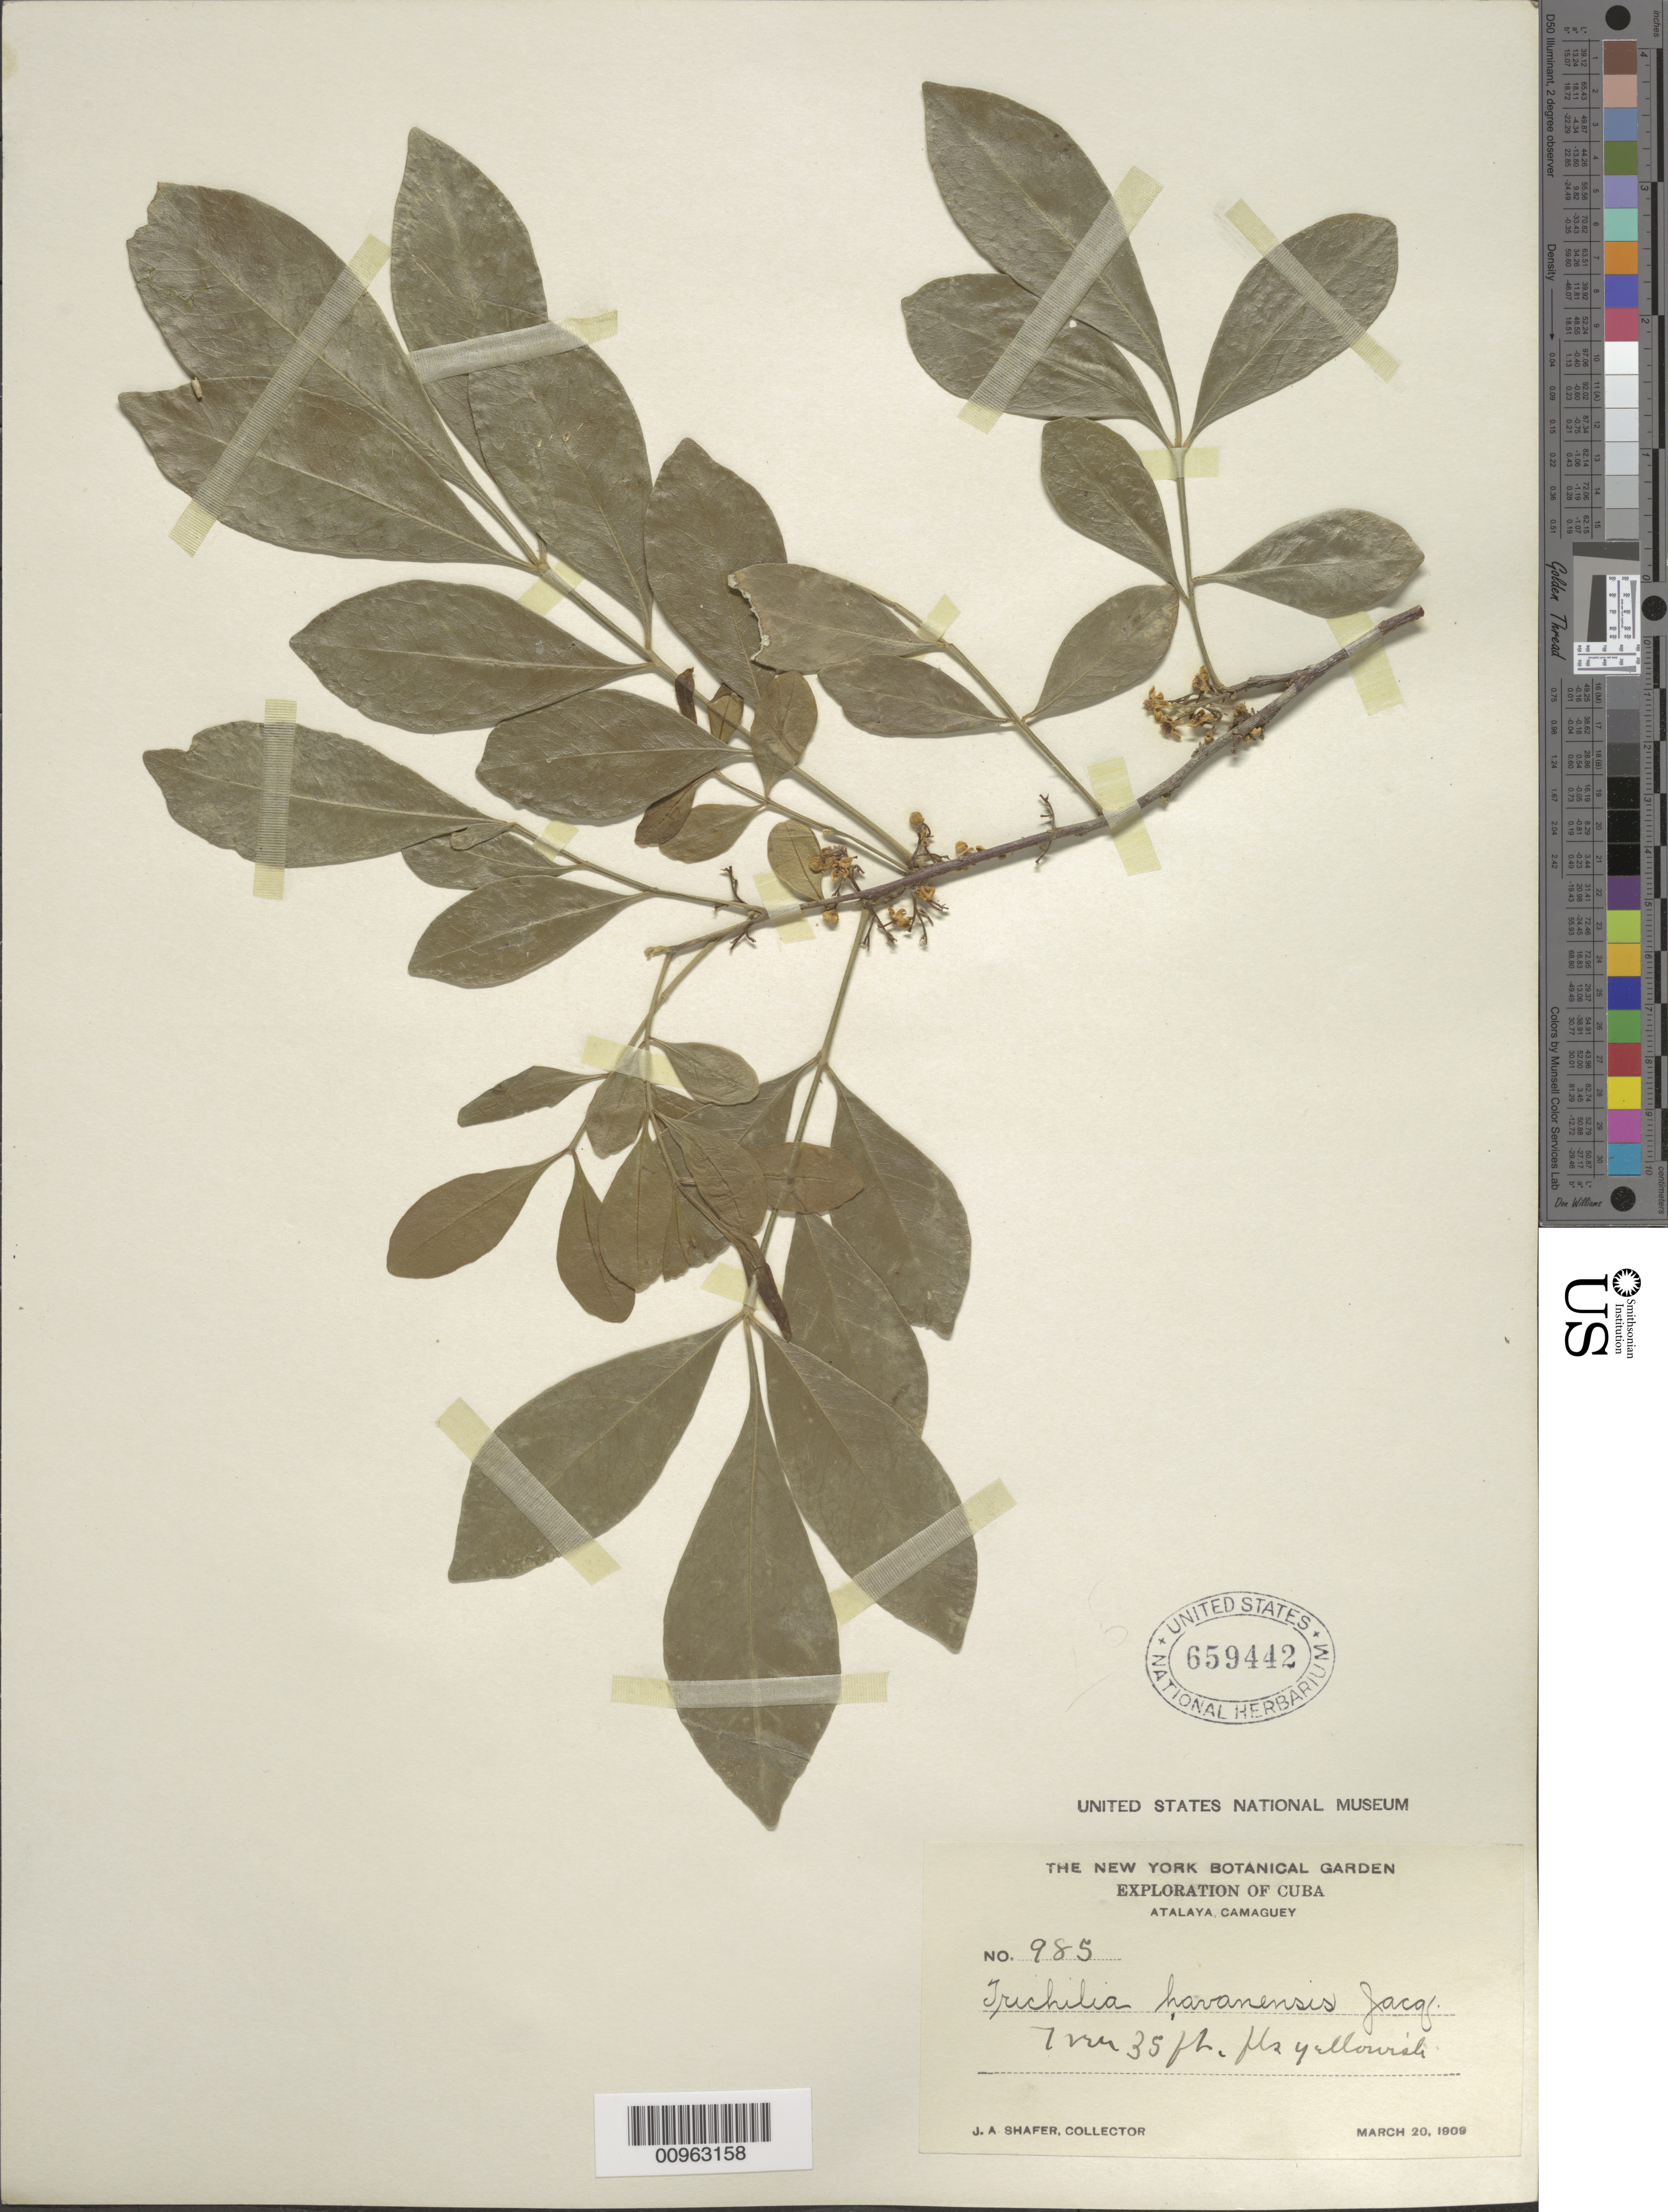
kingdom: Plantae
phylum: Tracheophyta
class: Magnoliopsida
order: Sapindales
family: Meliaceae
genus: Trichilia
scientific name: Trichilia havanensis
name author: Jacq.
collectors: J. A. Shafer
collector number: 985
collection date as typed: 20 Mar 1909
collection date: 1909-03-20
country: Cuba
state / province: Camagüey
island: Cuba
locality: Atalaya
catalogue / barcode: US 659442